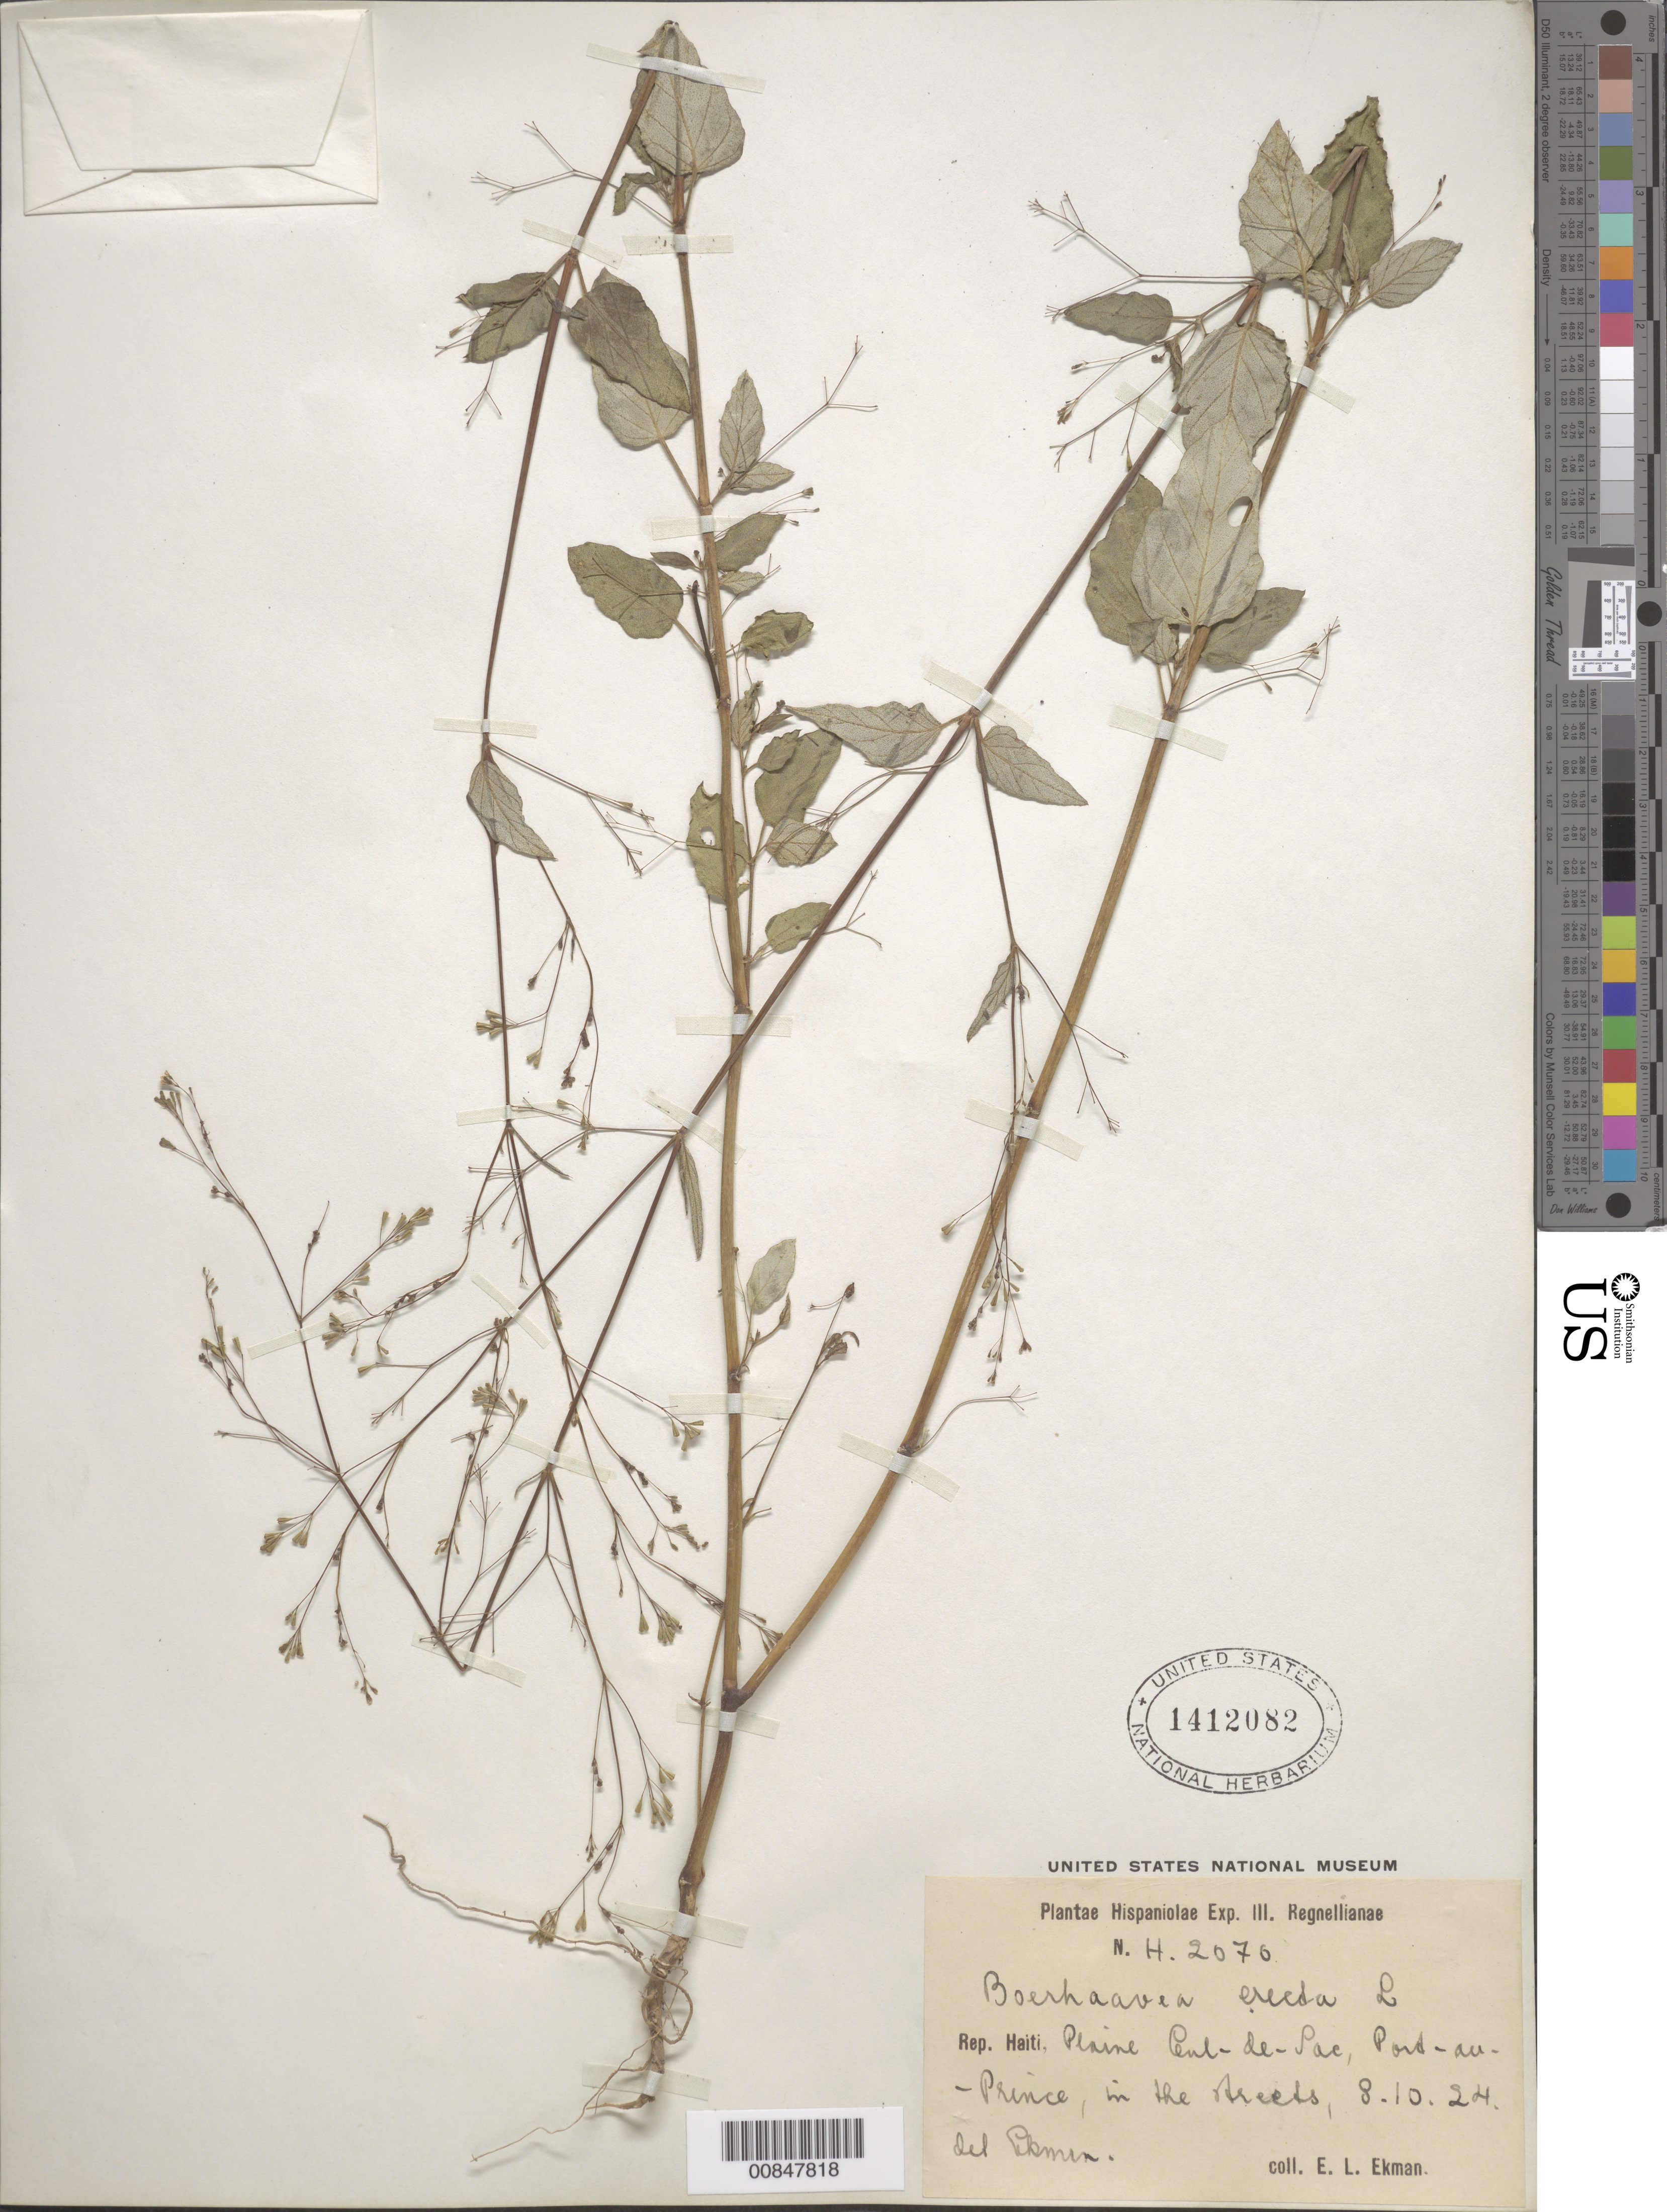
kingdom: Plantae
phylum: Tracheophyta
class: Magnoliopsida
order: Caryophyllales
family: Nyctaginaceae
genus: Boerhavia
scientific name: Boerhavia erecta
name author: L.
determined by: Ekman, E. L.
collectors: E. L. Ekman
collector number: H 2070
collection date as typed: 08 Oct 1924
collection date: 1924-10-08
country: Haiti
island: Hispaniola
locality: Plain Cul-de-Sac, Port-au-Prince.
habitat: In the streets.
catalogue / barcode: US 1412082